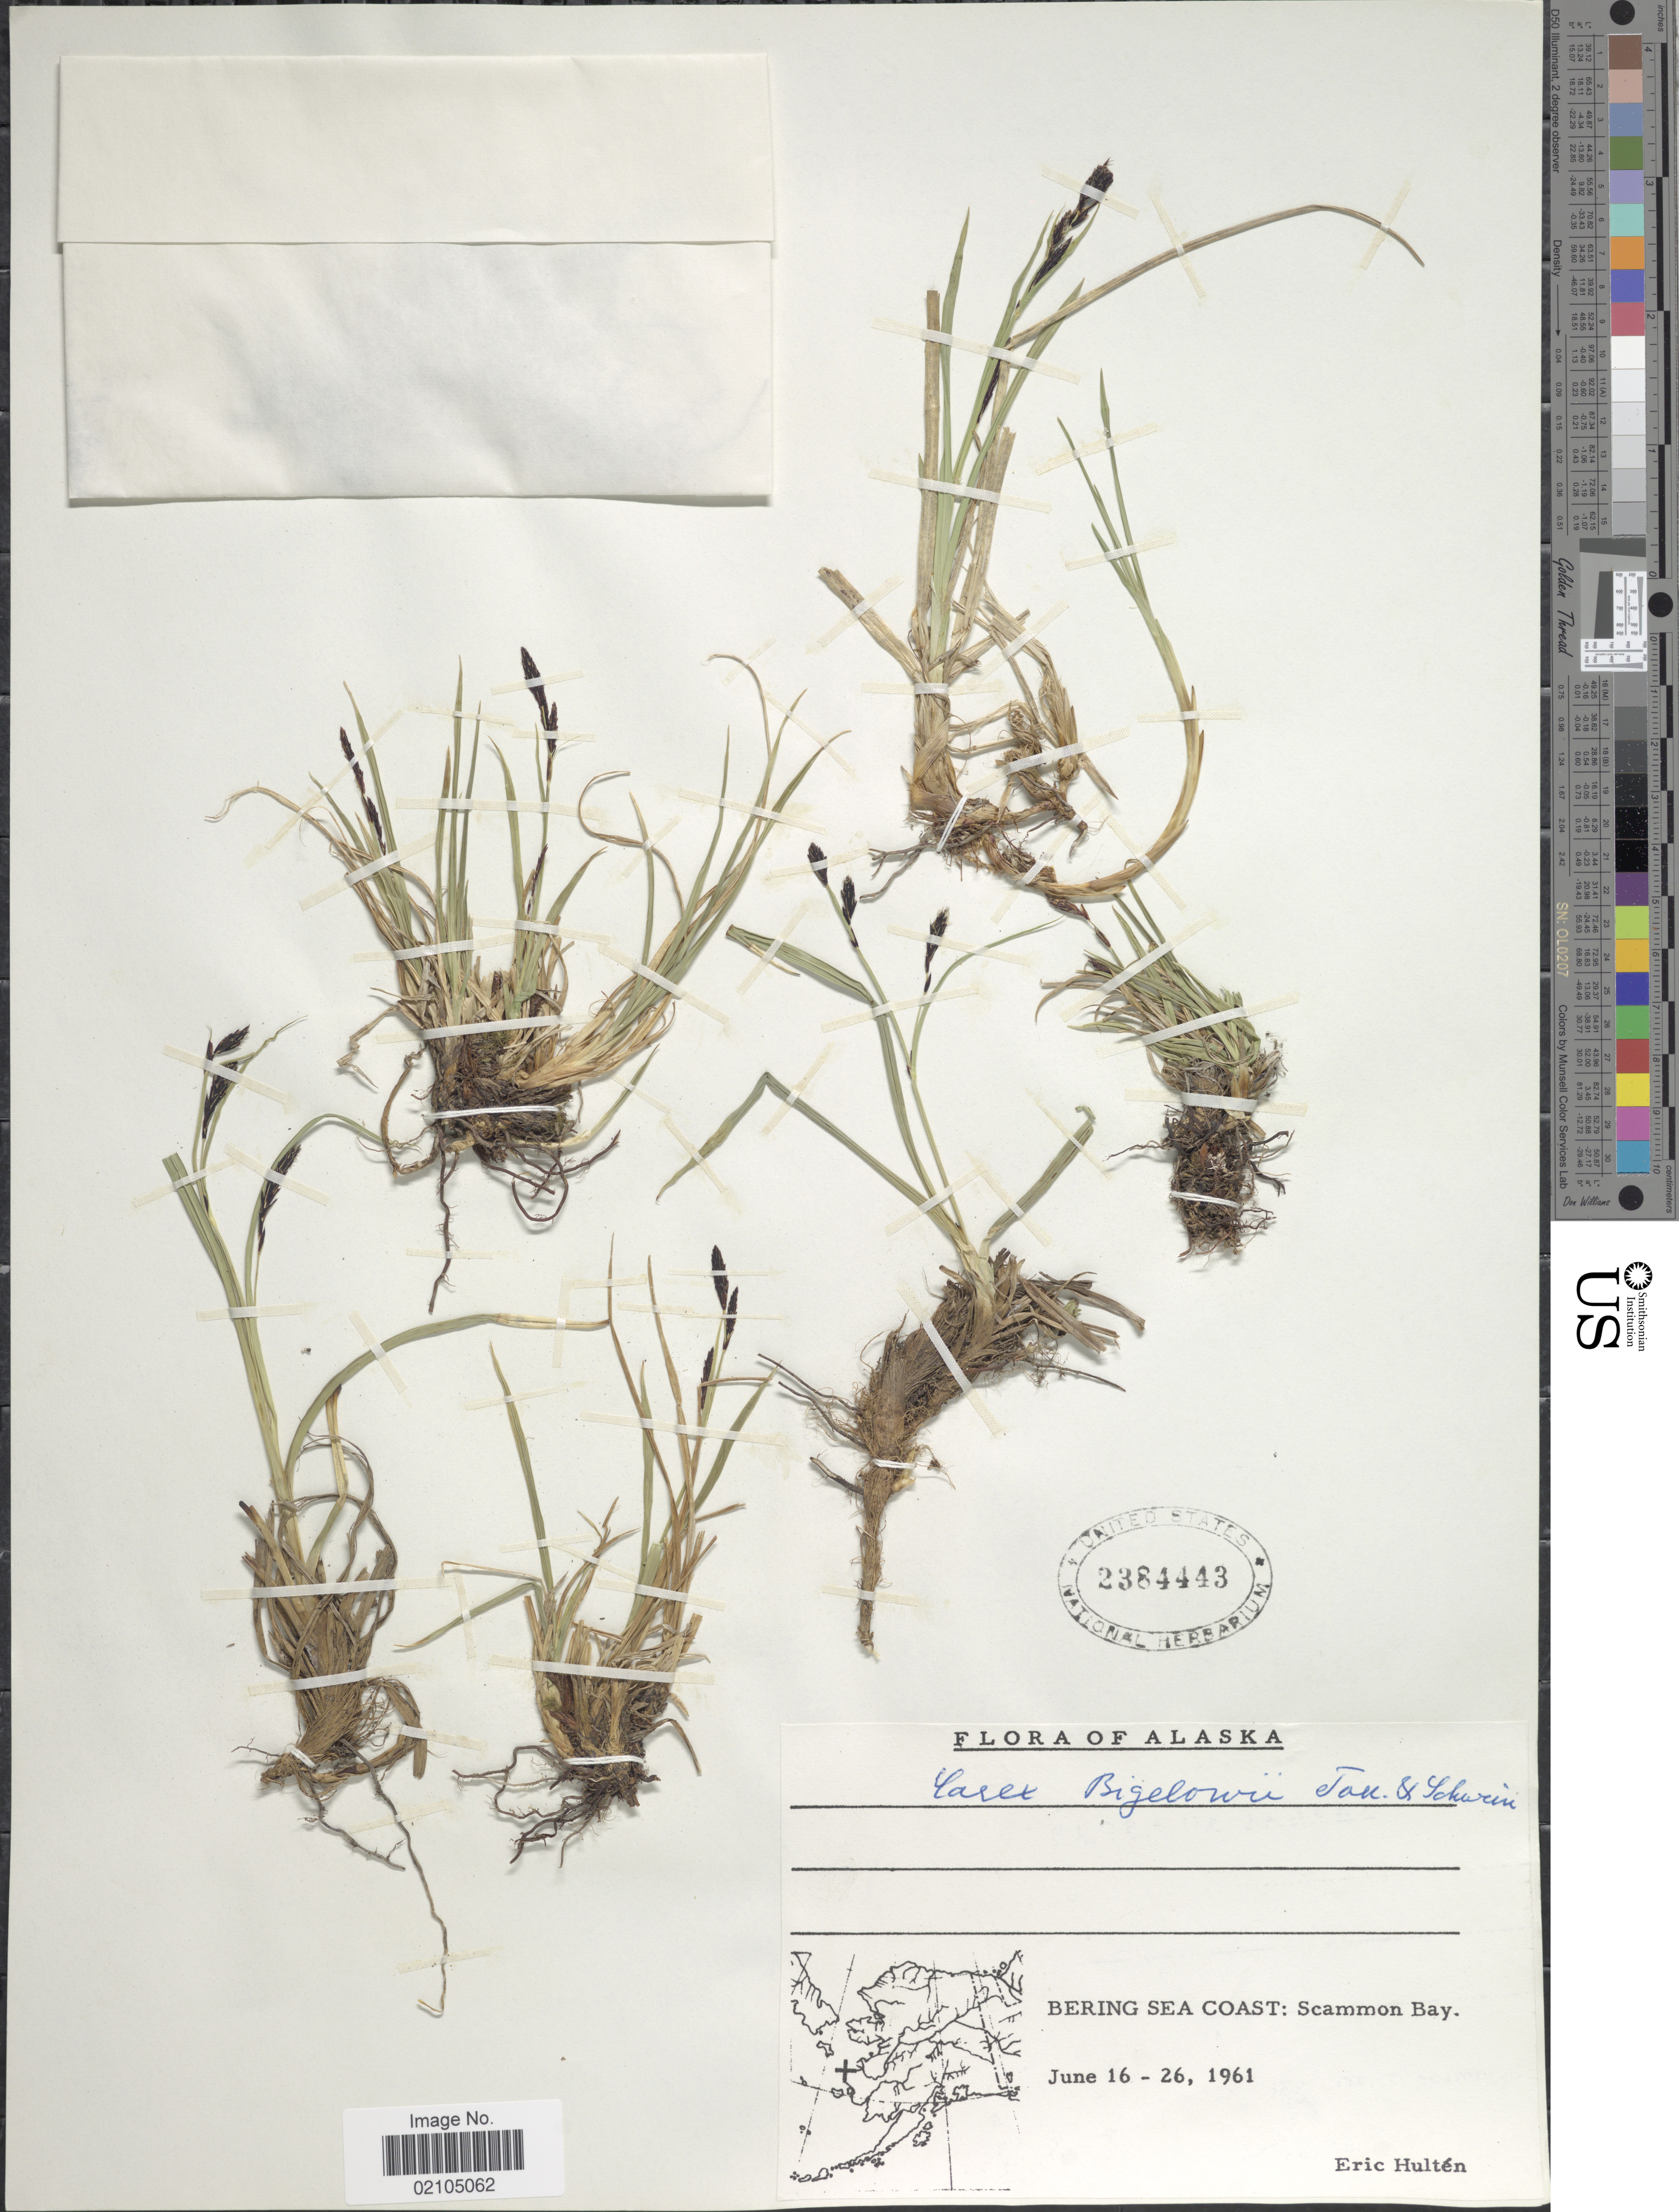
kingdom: Plantae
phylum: Tracheophyta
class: Liliopsida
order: Poales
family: Cyperaceae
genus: Carex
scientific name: Carex bigelowii subsp. lugens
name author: (Holm) T.V. Egorova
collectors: E. G. Hultén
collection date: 1961-06-16/1961-06-26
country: United States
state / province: Alaska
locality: Bering Sea Coast: Scammon Bay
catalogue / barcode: US 2384443